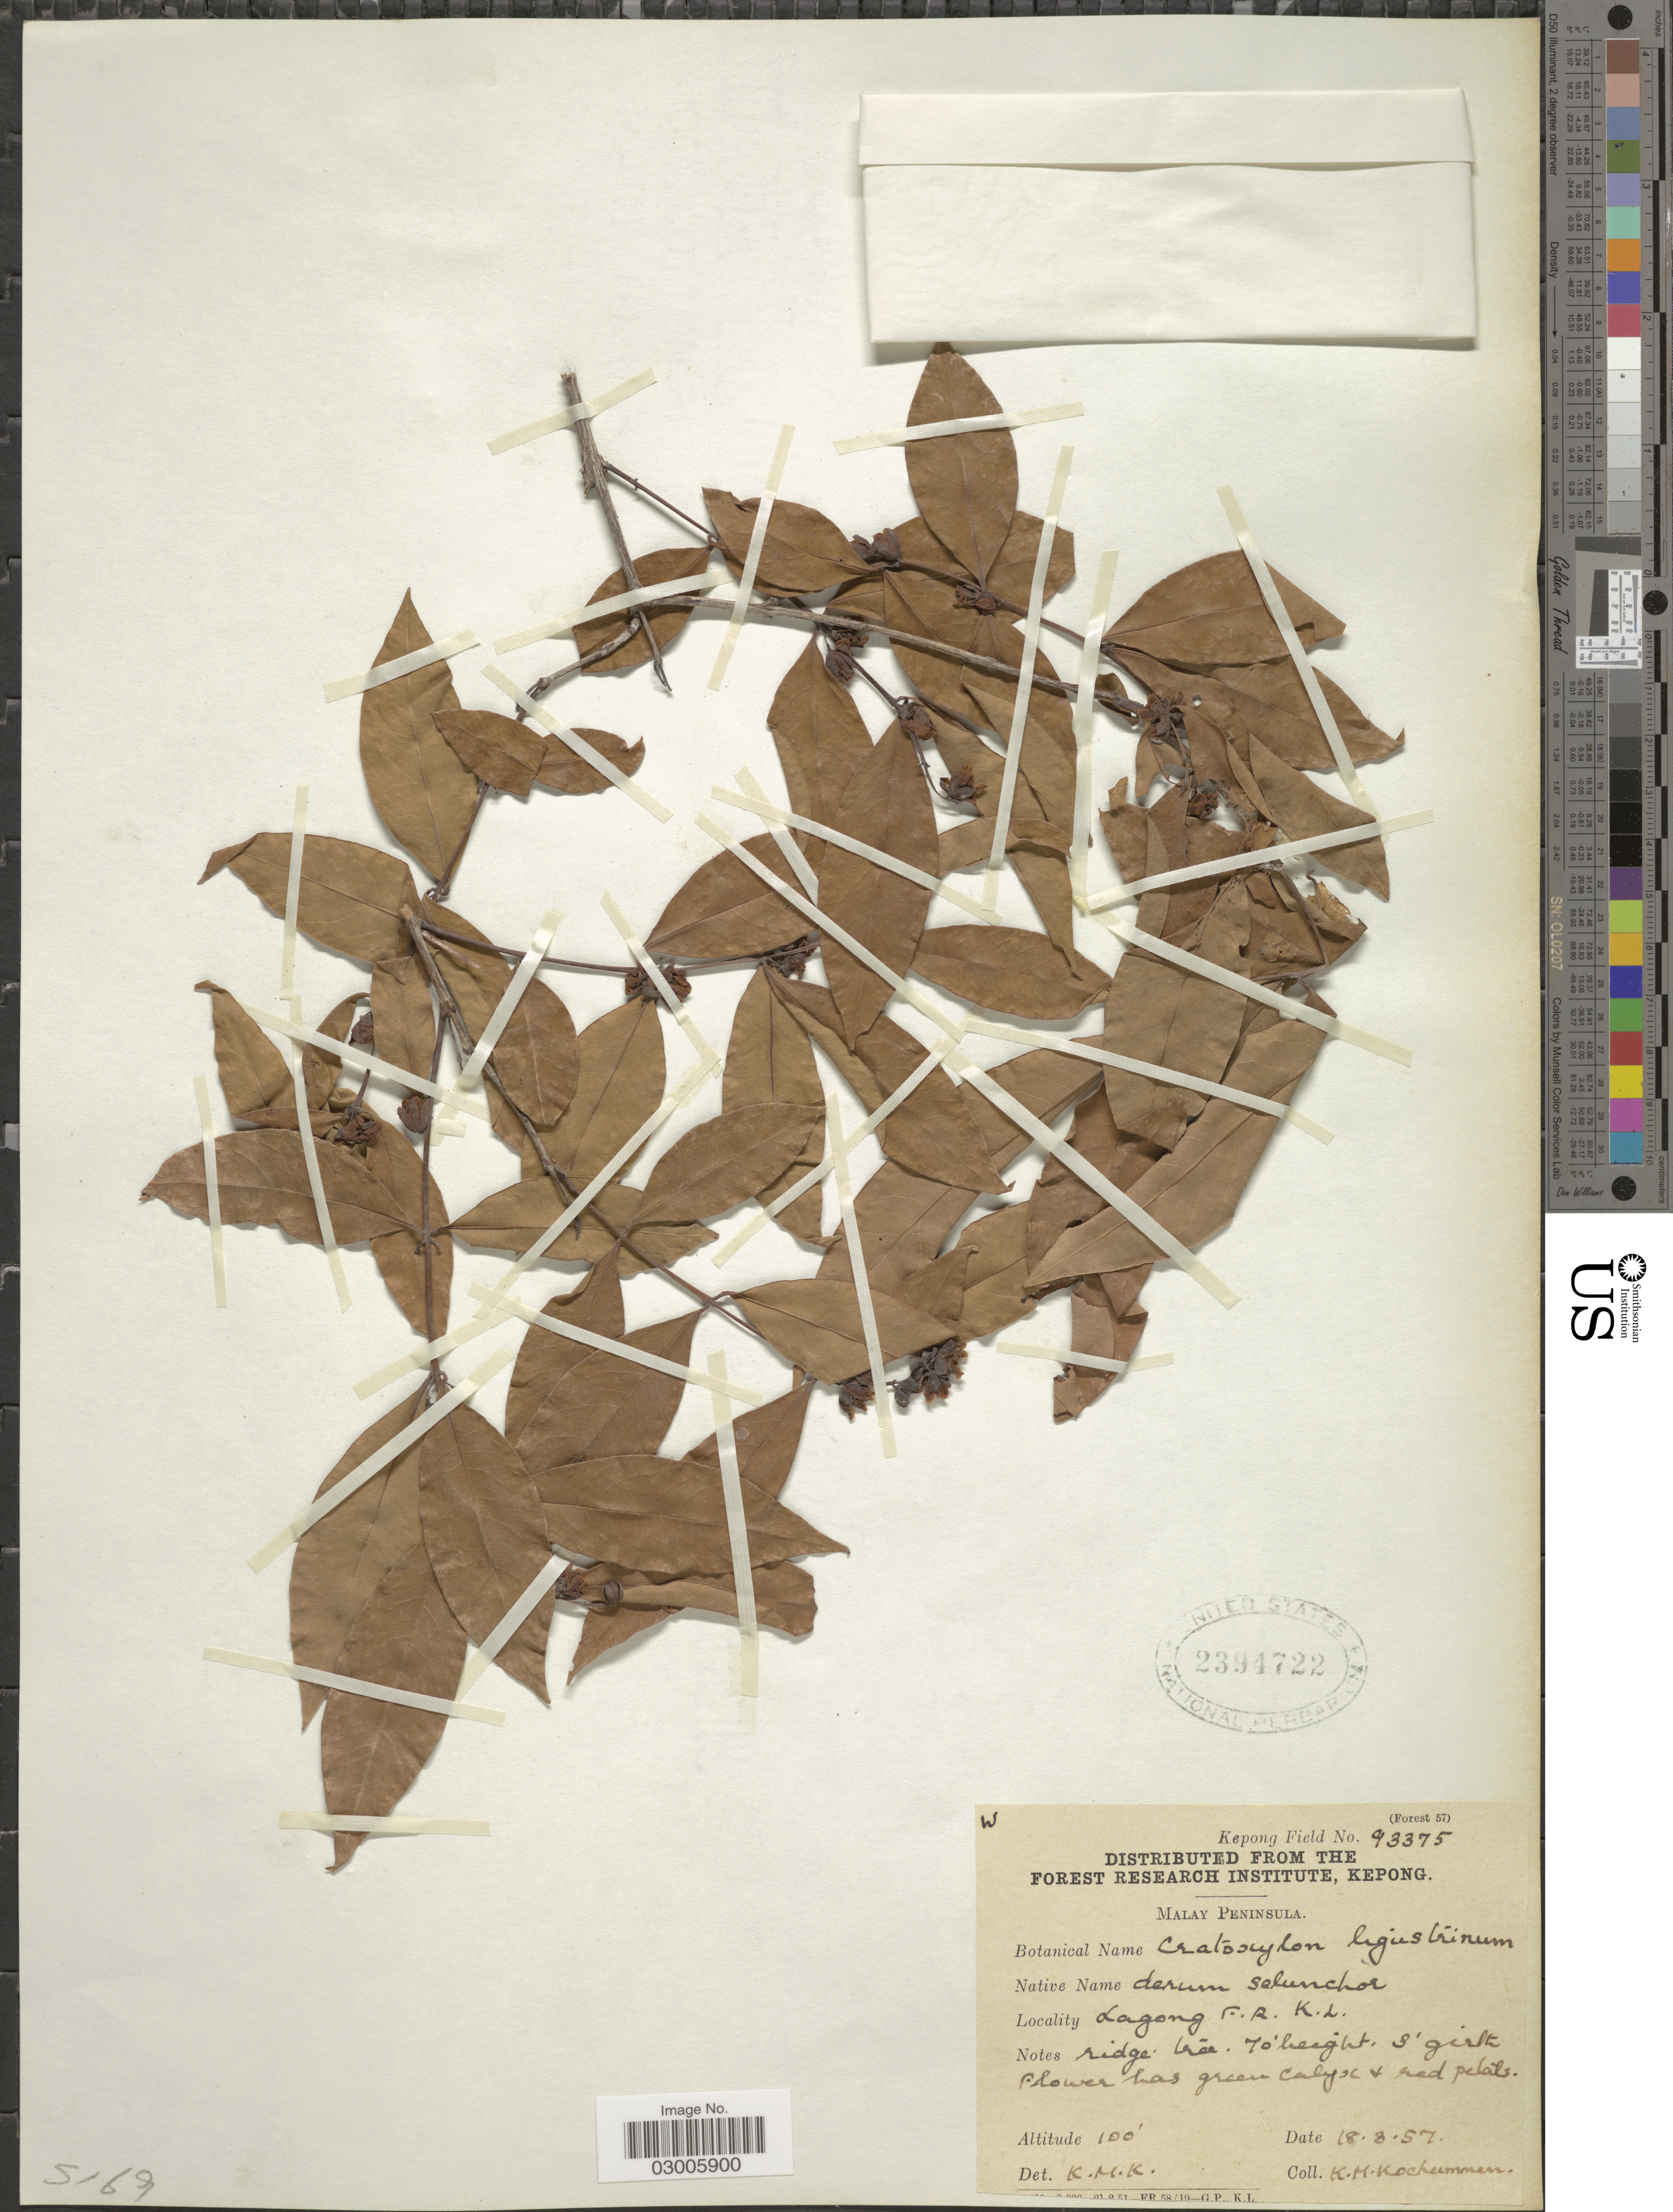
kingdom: Plantae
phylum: Tracheophyta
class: Magnoliopsida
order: Malpighiales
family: Hypericaceae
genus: Cratoxylum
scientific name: Cratoxylum ligustrinum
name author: (Spach) Blume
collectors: Kochummen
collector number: Kepong Field 93375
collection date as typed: Transcribed d/m/y: 18/3/57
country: Malaysia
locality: Malay peninsula. Lagong F.R. K.L.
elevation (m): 30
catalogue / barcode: US 2394722